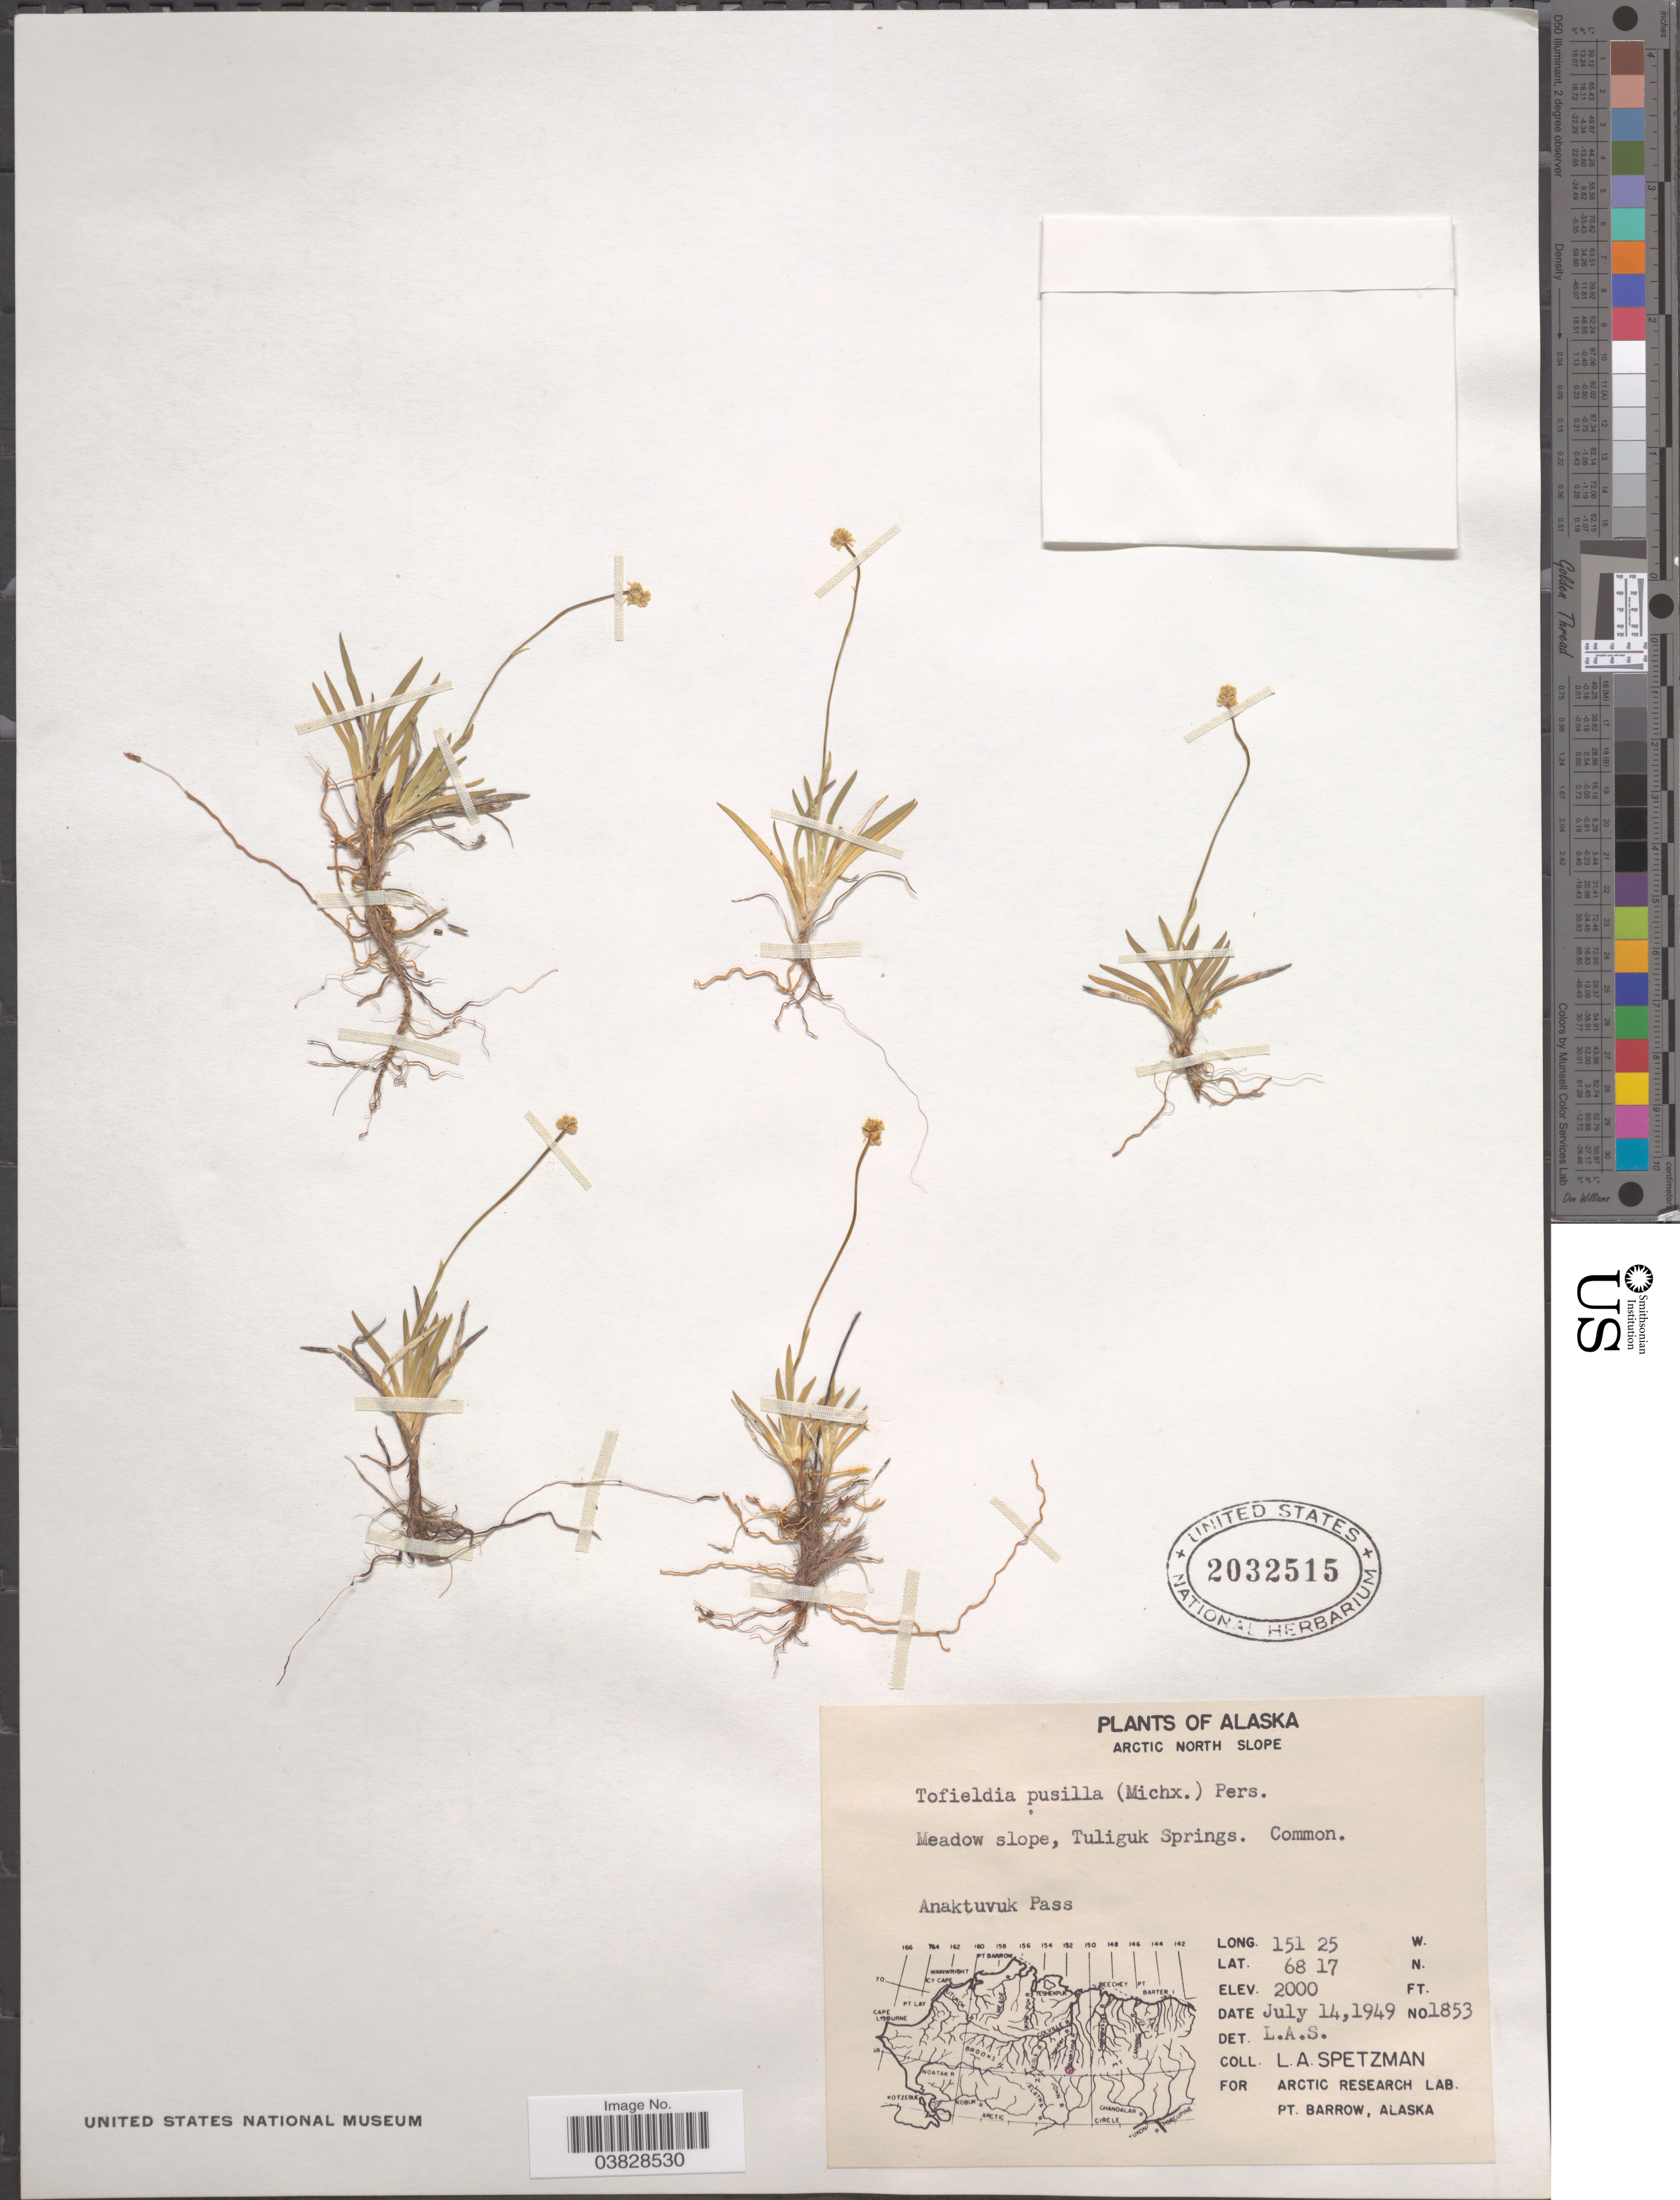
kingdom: Plantae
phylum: Tracheophyta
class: Liliopsida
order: Alismatales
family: Tofieldiaceae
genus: Tofieldia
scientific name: Tofieldia pusilla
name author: (Michx.) Pers.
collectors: L. Spetzman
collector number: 1853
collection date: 1949-07-14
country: United States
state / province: Alaska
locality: Arctic North Slope. Meadow slope, Tuligik Springs. Anaktuvuk Pass.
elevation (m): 610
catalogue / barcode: US 2032515